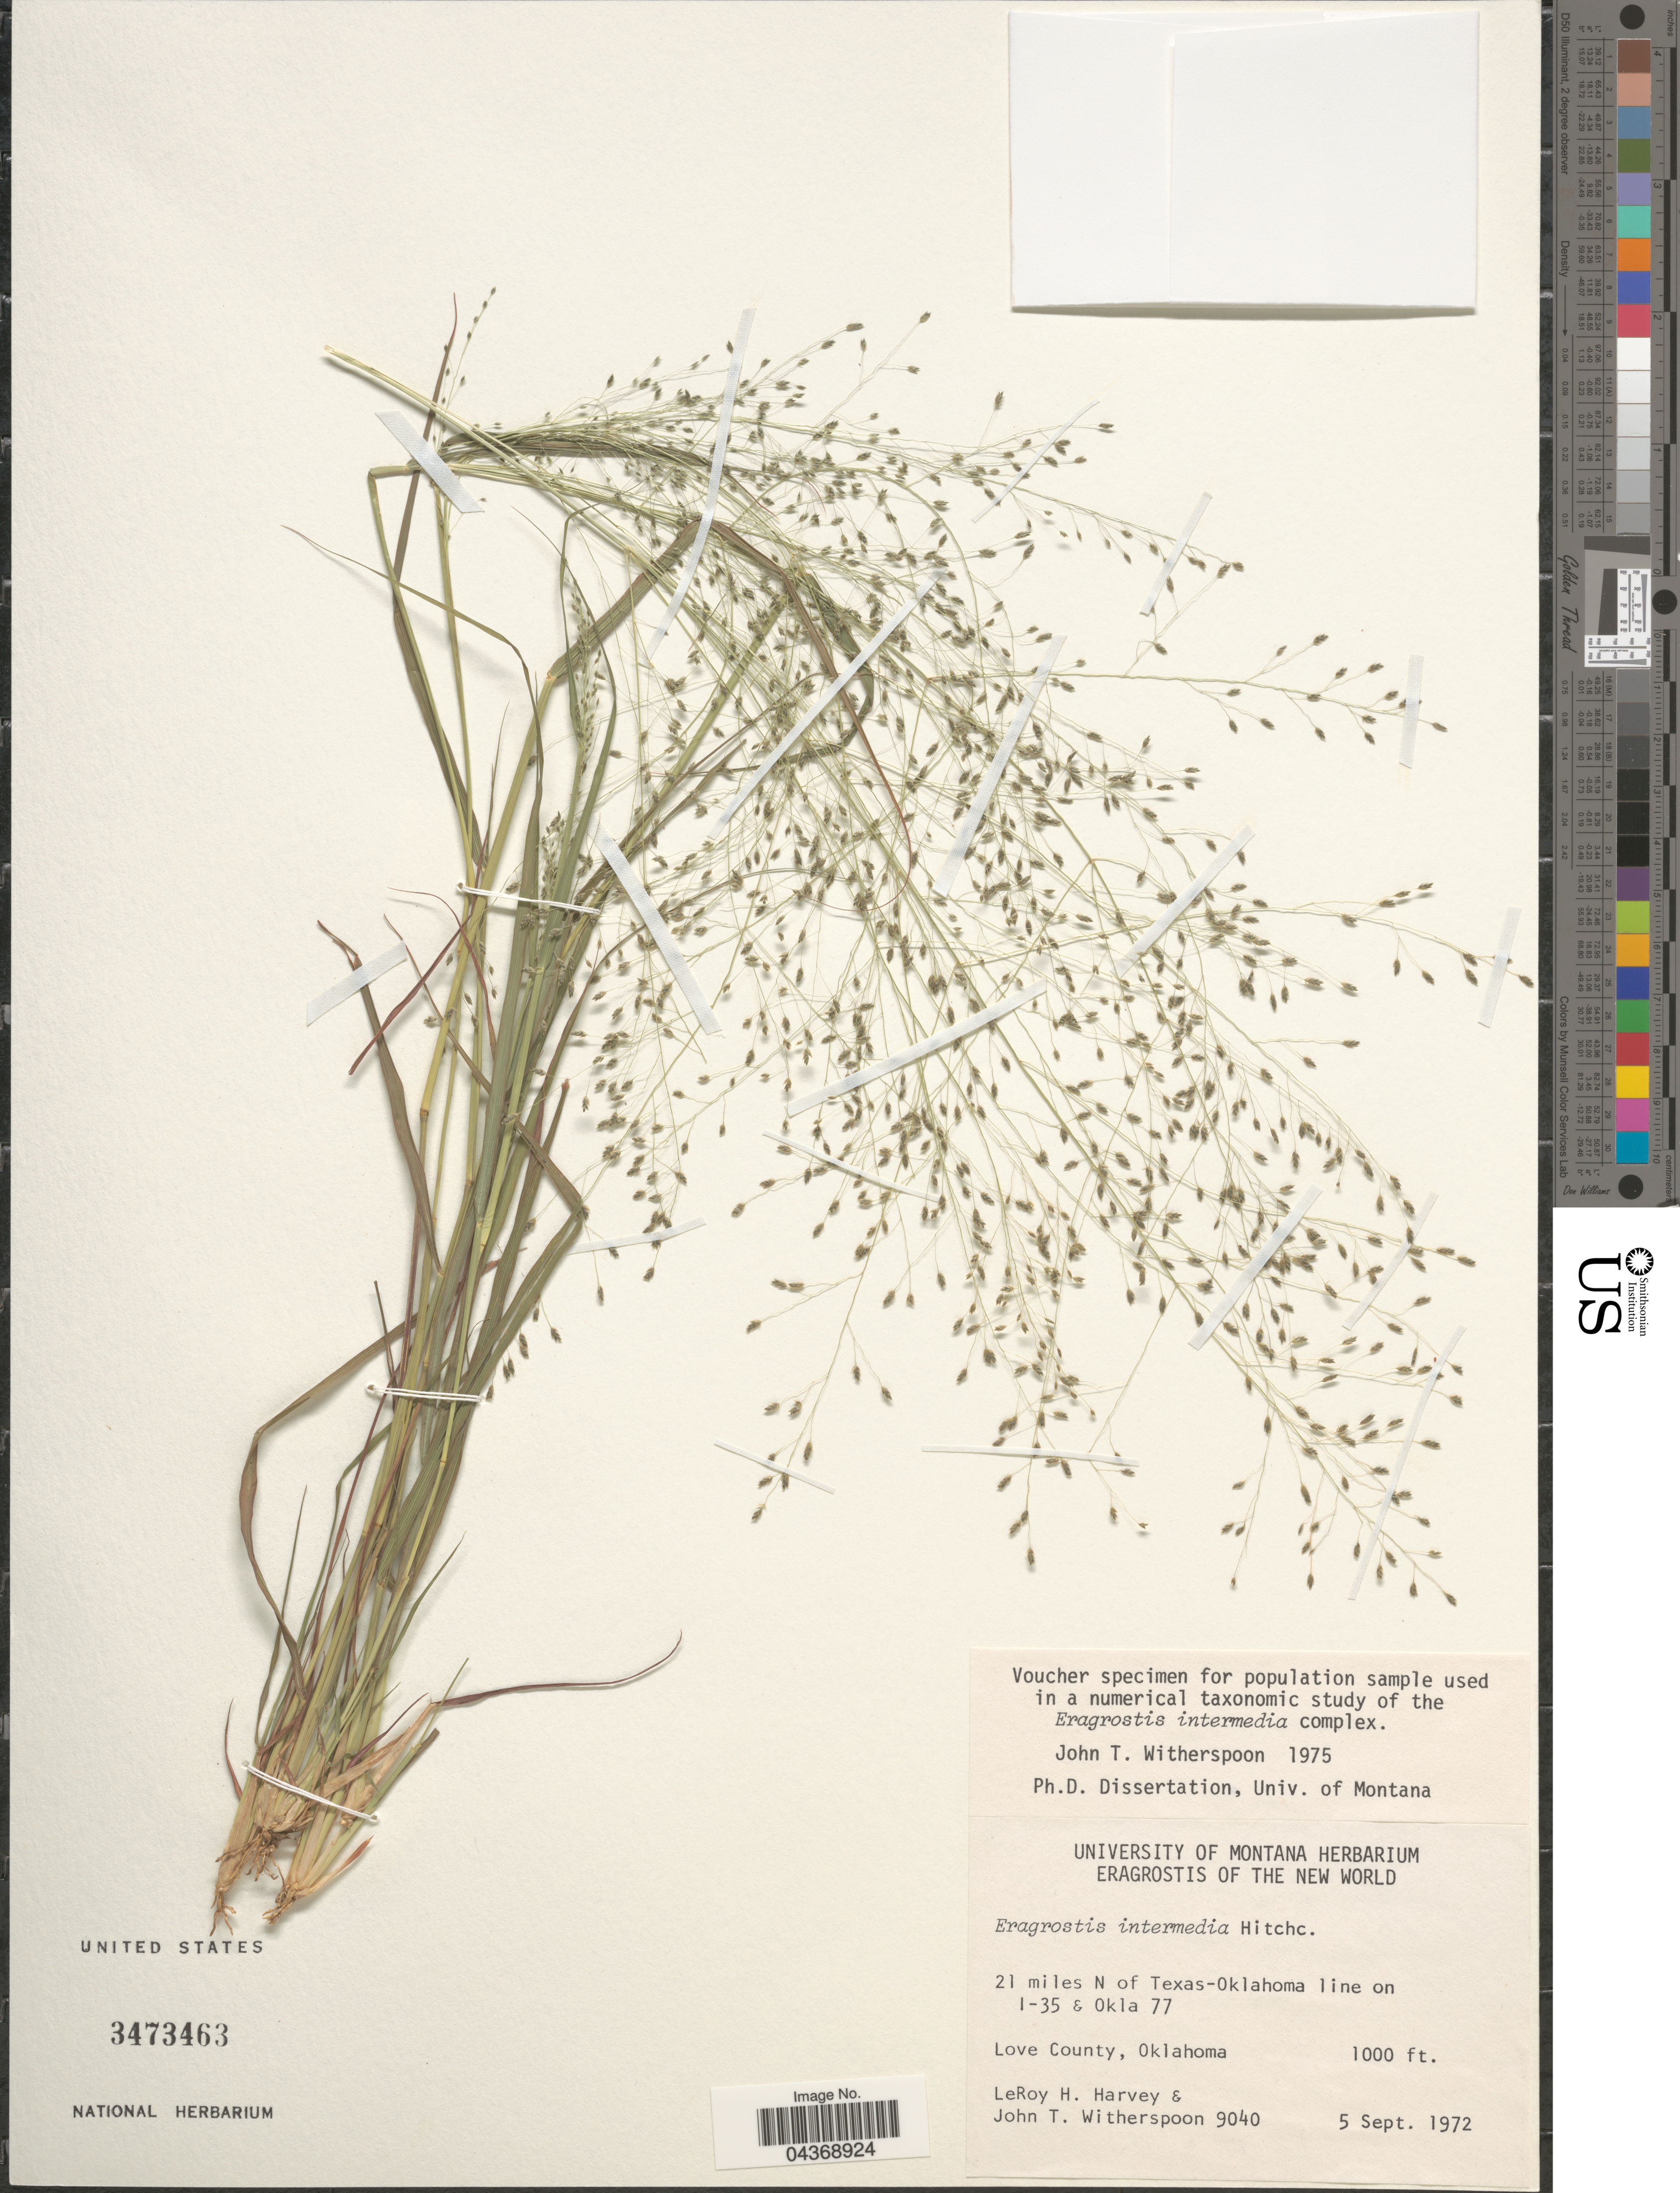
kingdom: Plantae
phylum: Tracheophyta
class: Liliopsida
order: Poales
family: Poaceae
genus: Eragrostis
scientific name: Eragrostis intermedia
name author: Hitchc.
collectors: L. H. Harvey & J. Witherspoon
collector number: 9040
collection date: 1972-09-05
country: United States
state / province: Oklahoma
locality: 21 miles N of Texas-Oklahoma line on I-35 & Okla 77. Love County.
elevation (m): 305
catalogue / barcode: US 3473463